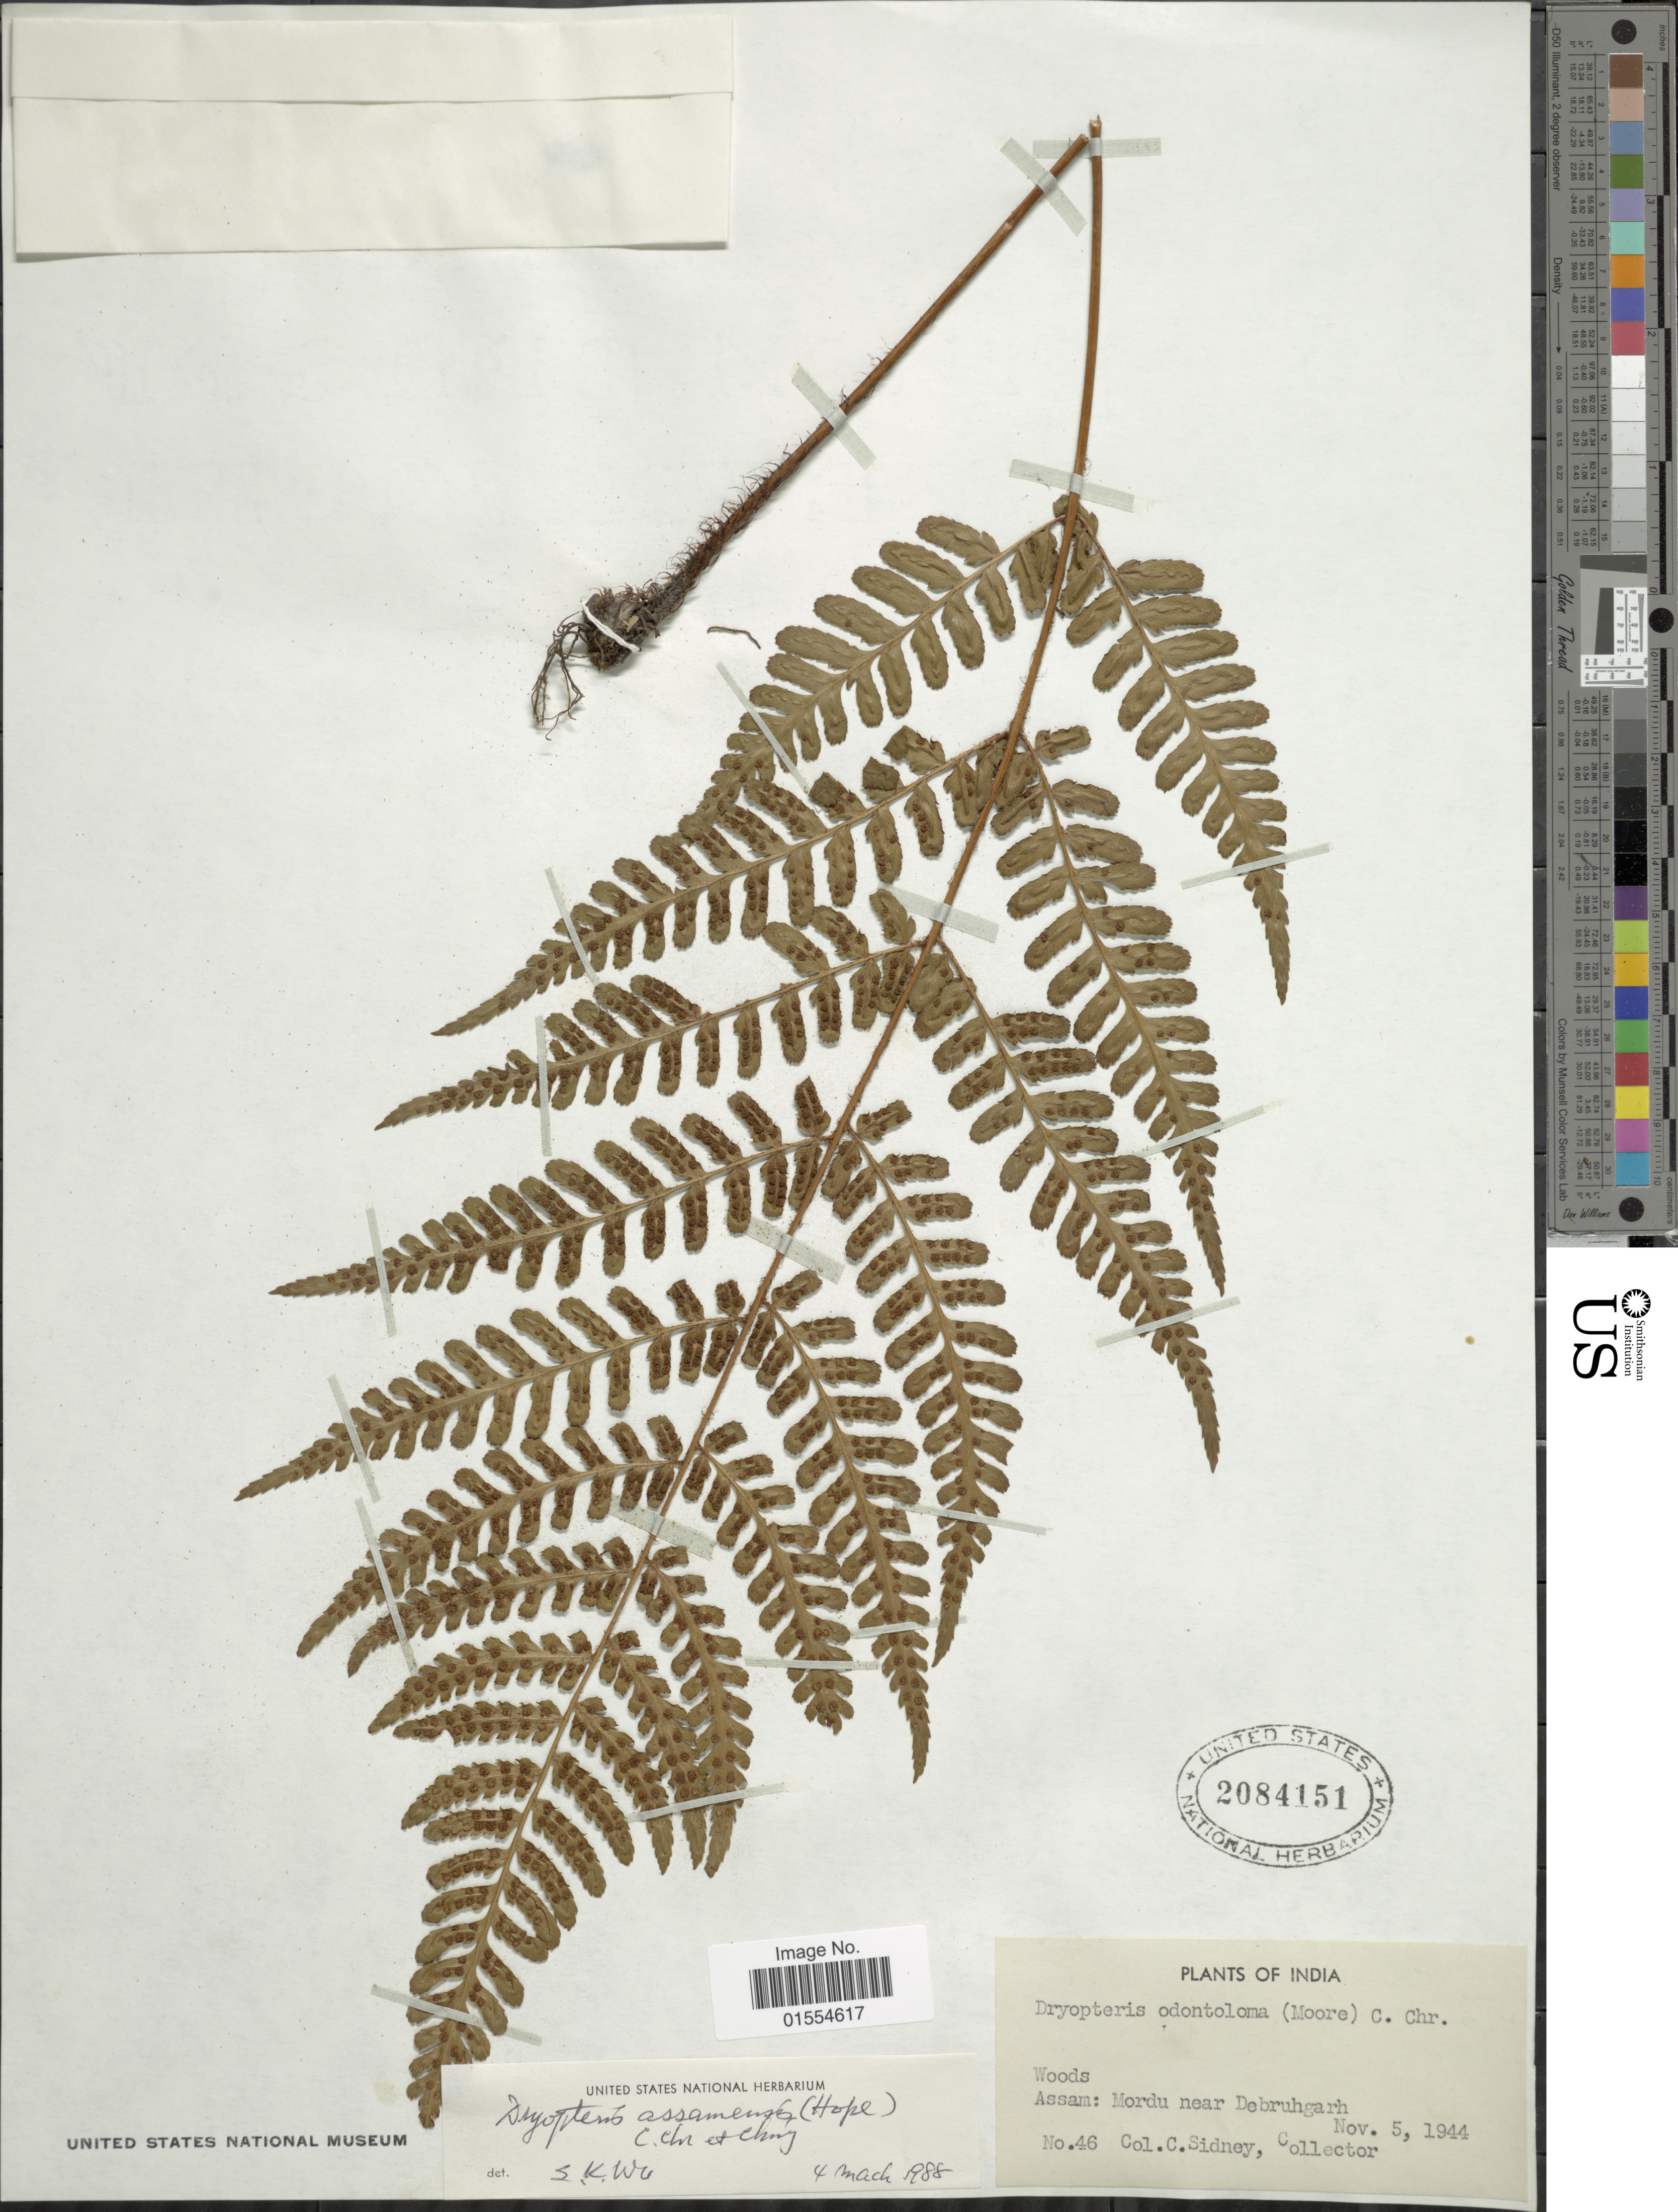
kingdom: Plantae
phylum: Tracheophyta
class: Polypodiopsida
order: Polypodiales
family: Dryopteridaceae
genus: Dryopteris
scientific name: Dryopteris odontoloma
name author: (Bedd.) C. Chr.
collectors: C. Sidney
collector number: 46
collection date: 1944-11-05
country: India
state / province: Assam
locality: Assam: Mordu near Debruhgarh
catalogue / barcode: US 2084151